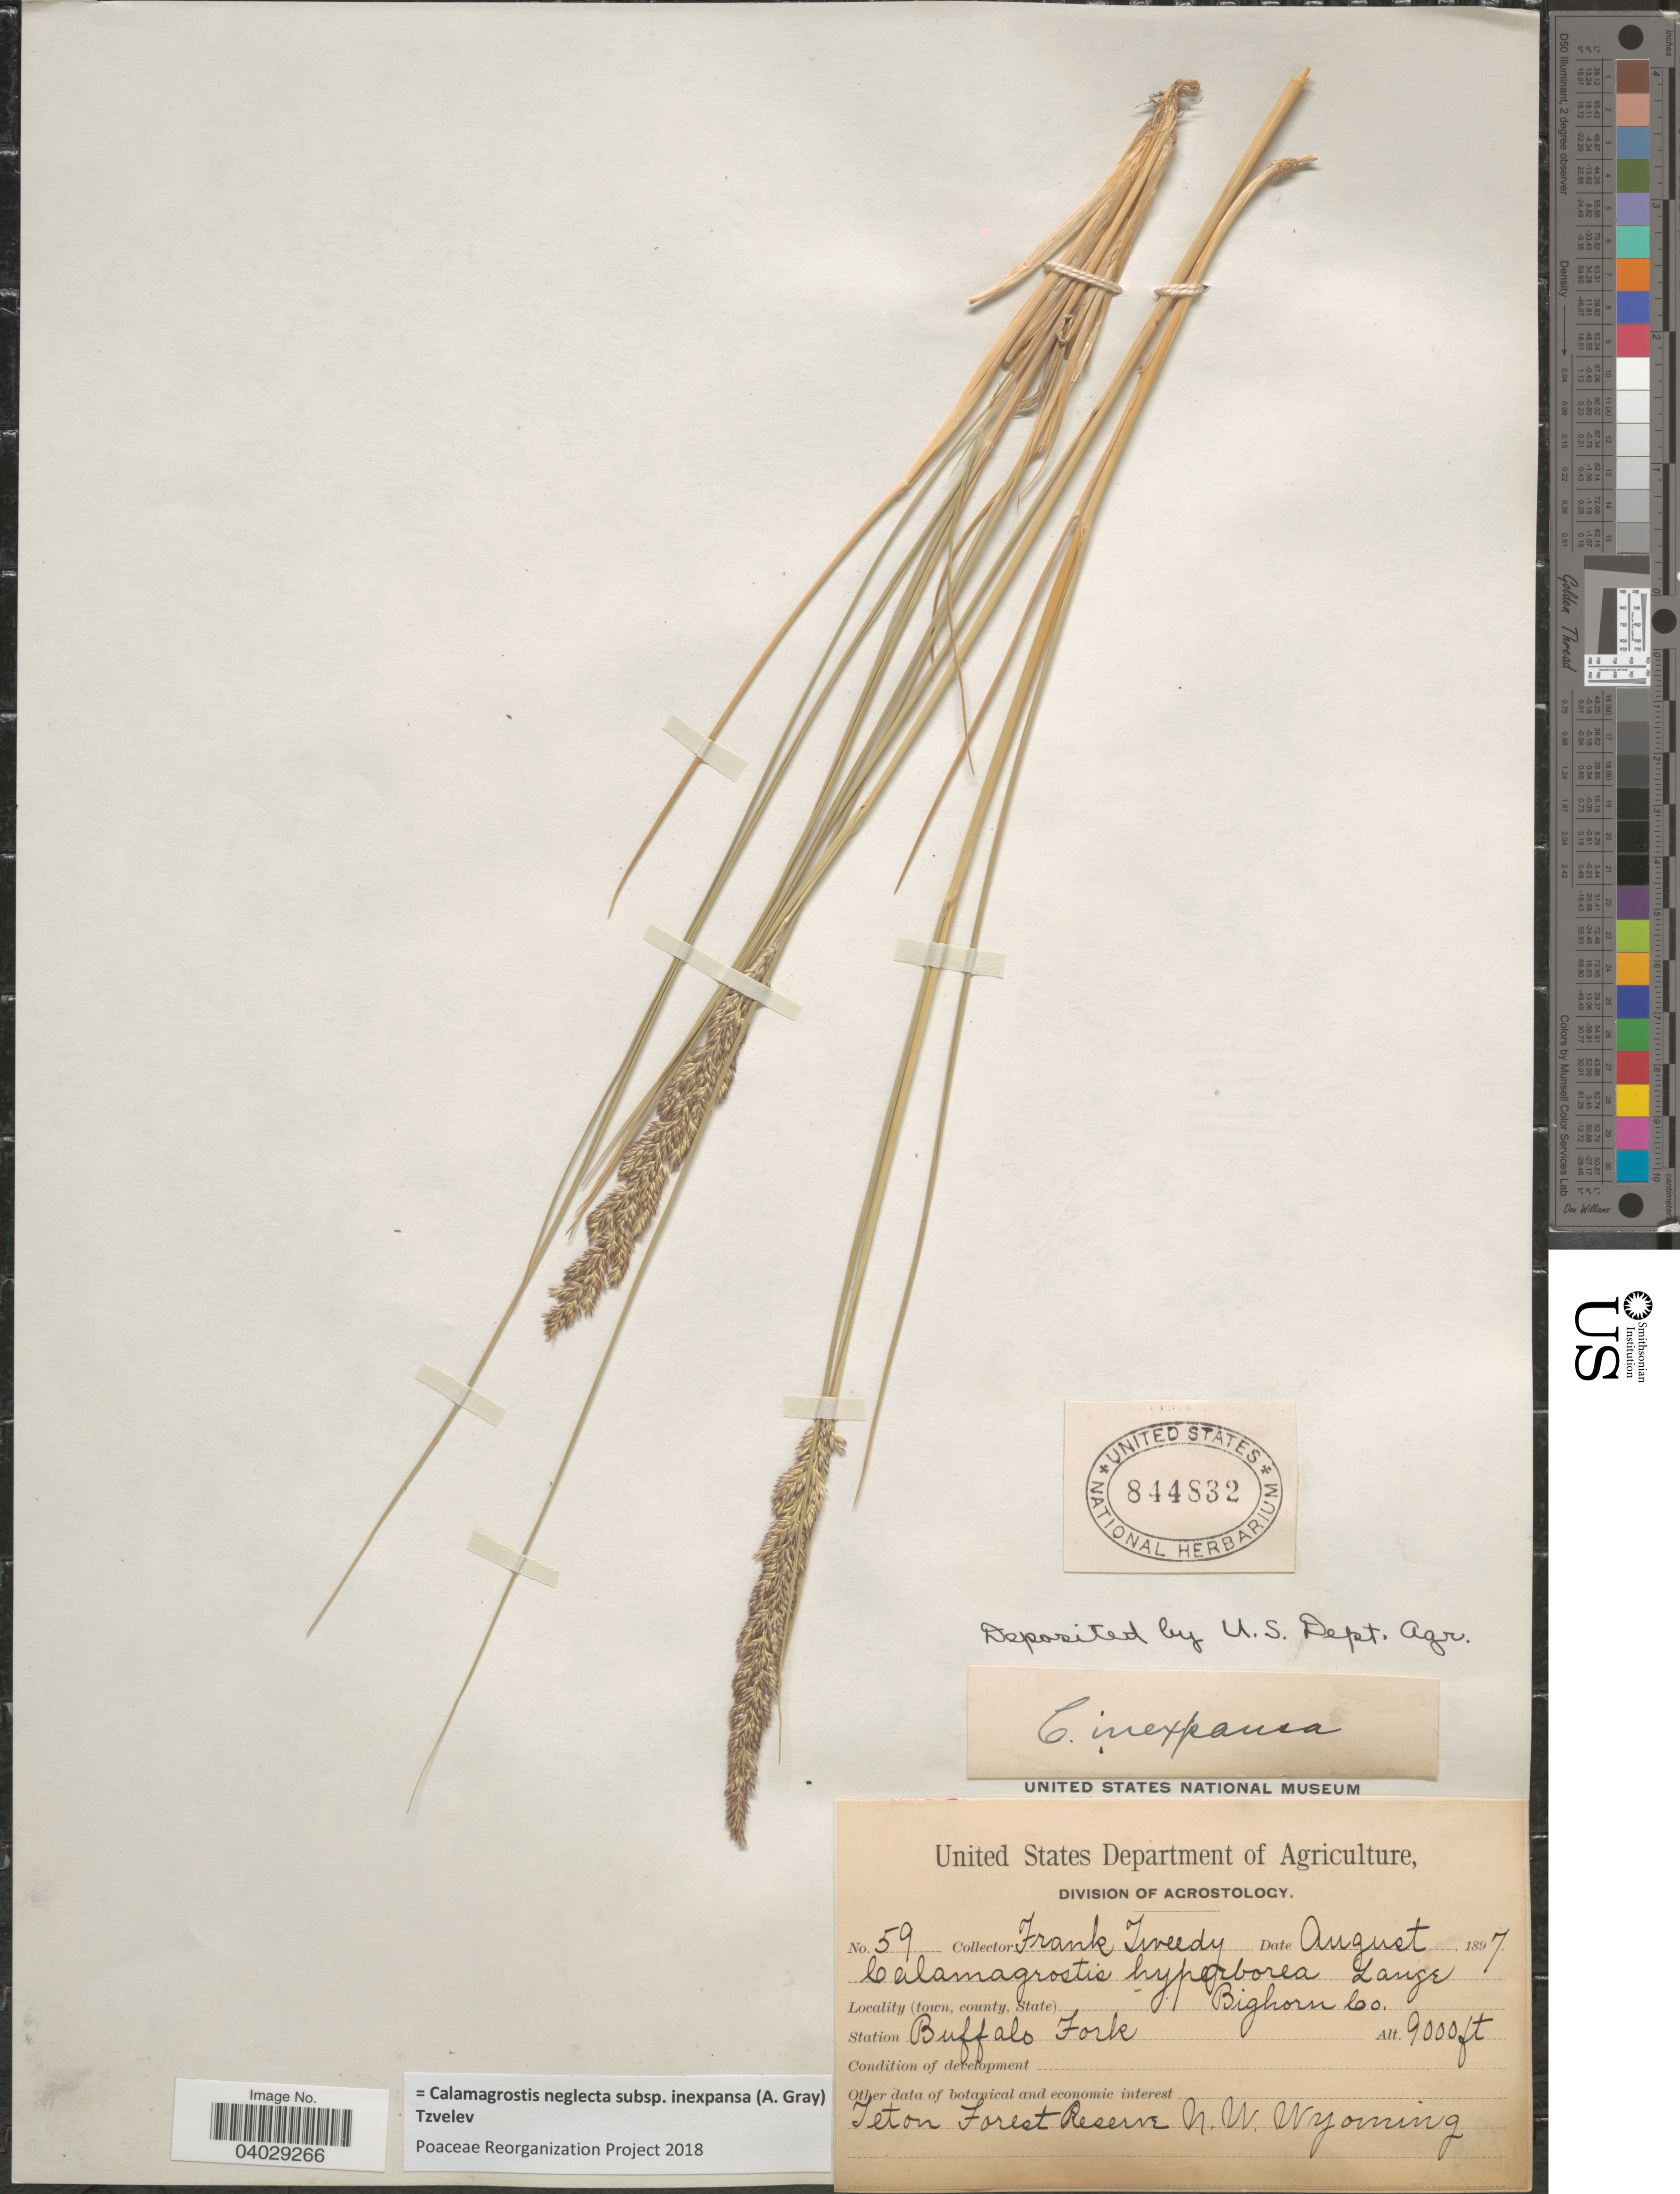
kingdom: Plantae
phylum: Tracheophyta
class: Liliopsida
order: Poales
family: Poaceae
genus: Calamagrostis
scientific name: Calamagrostis neglecta subsp. inexpansa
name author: (A. Gray) Tzvelev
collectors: F. Tweedy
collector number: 59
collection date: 1897-08-07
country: United States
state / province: Wyoming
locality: Bighorn Co. Station Buffalo Fork. Teton Forest Reserve N.W. Wyoming.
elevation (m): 2743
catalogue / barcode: US 844832